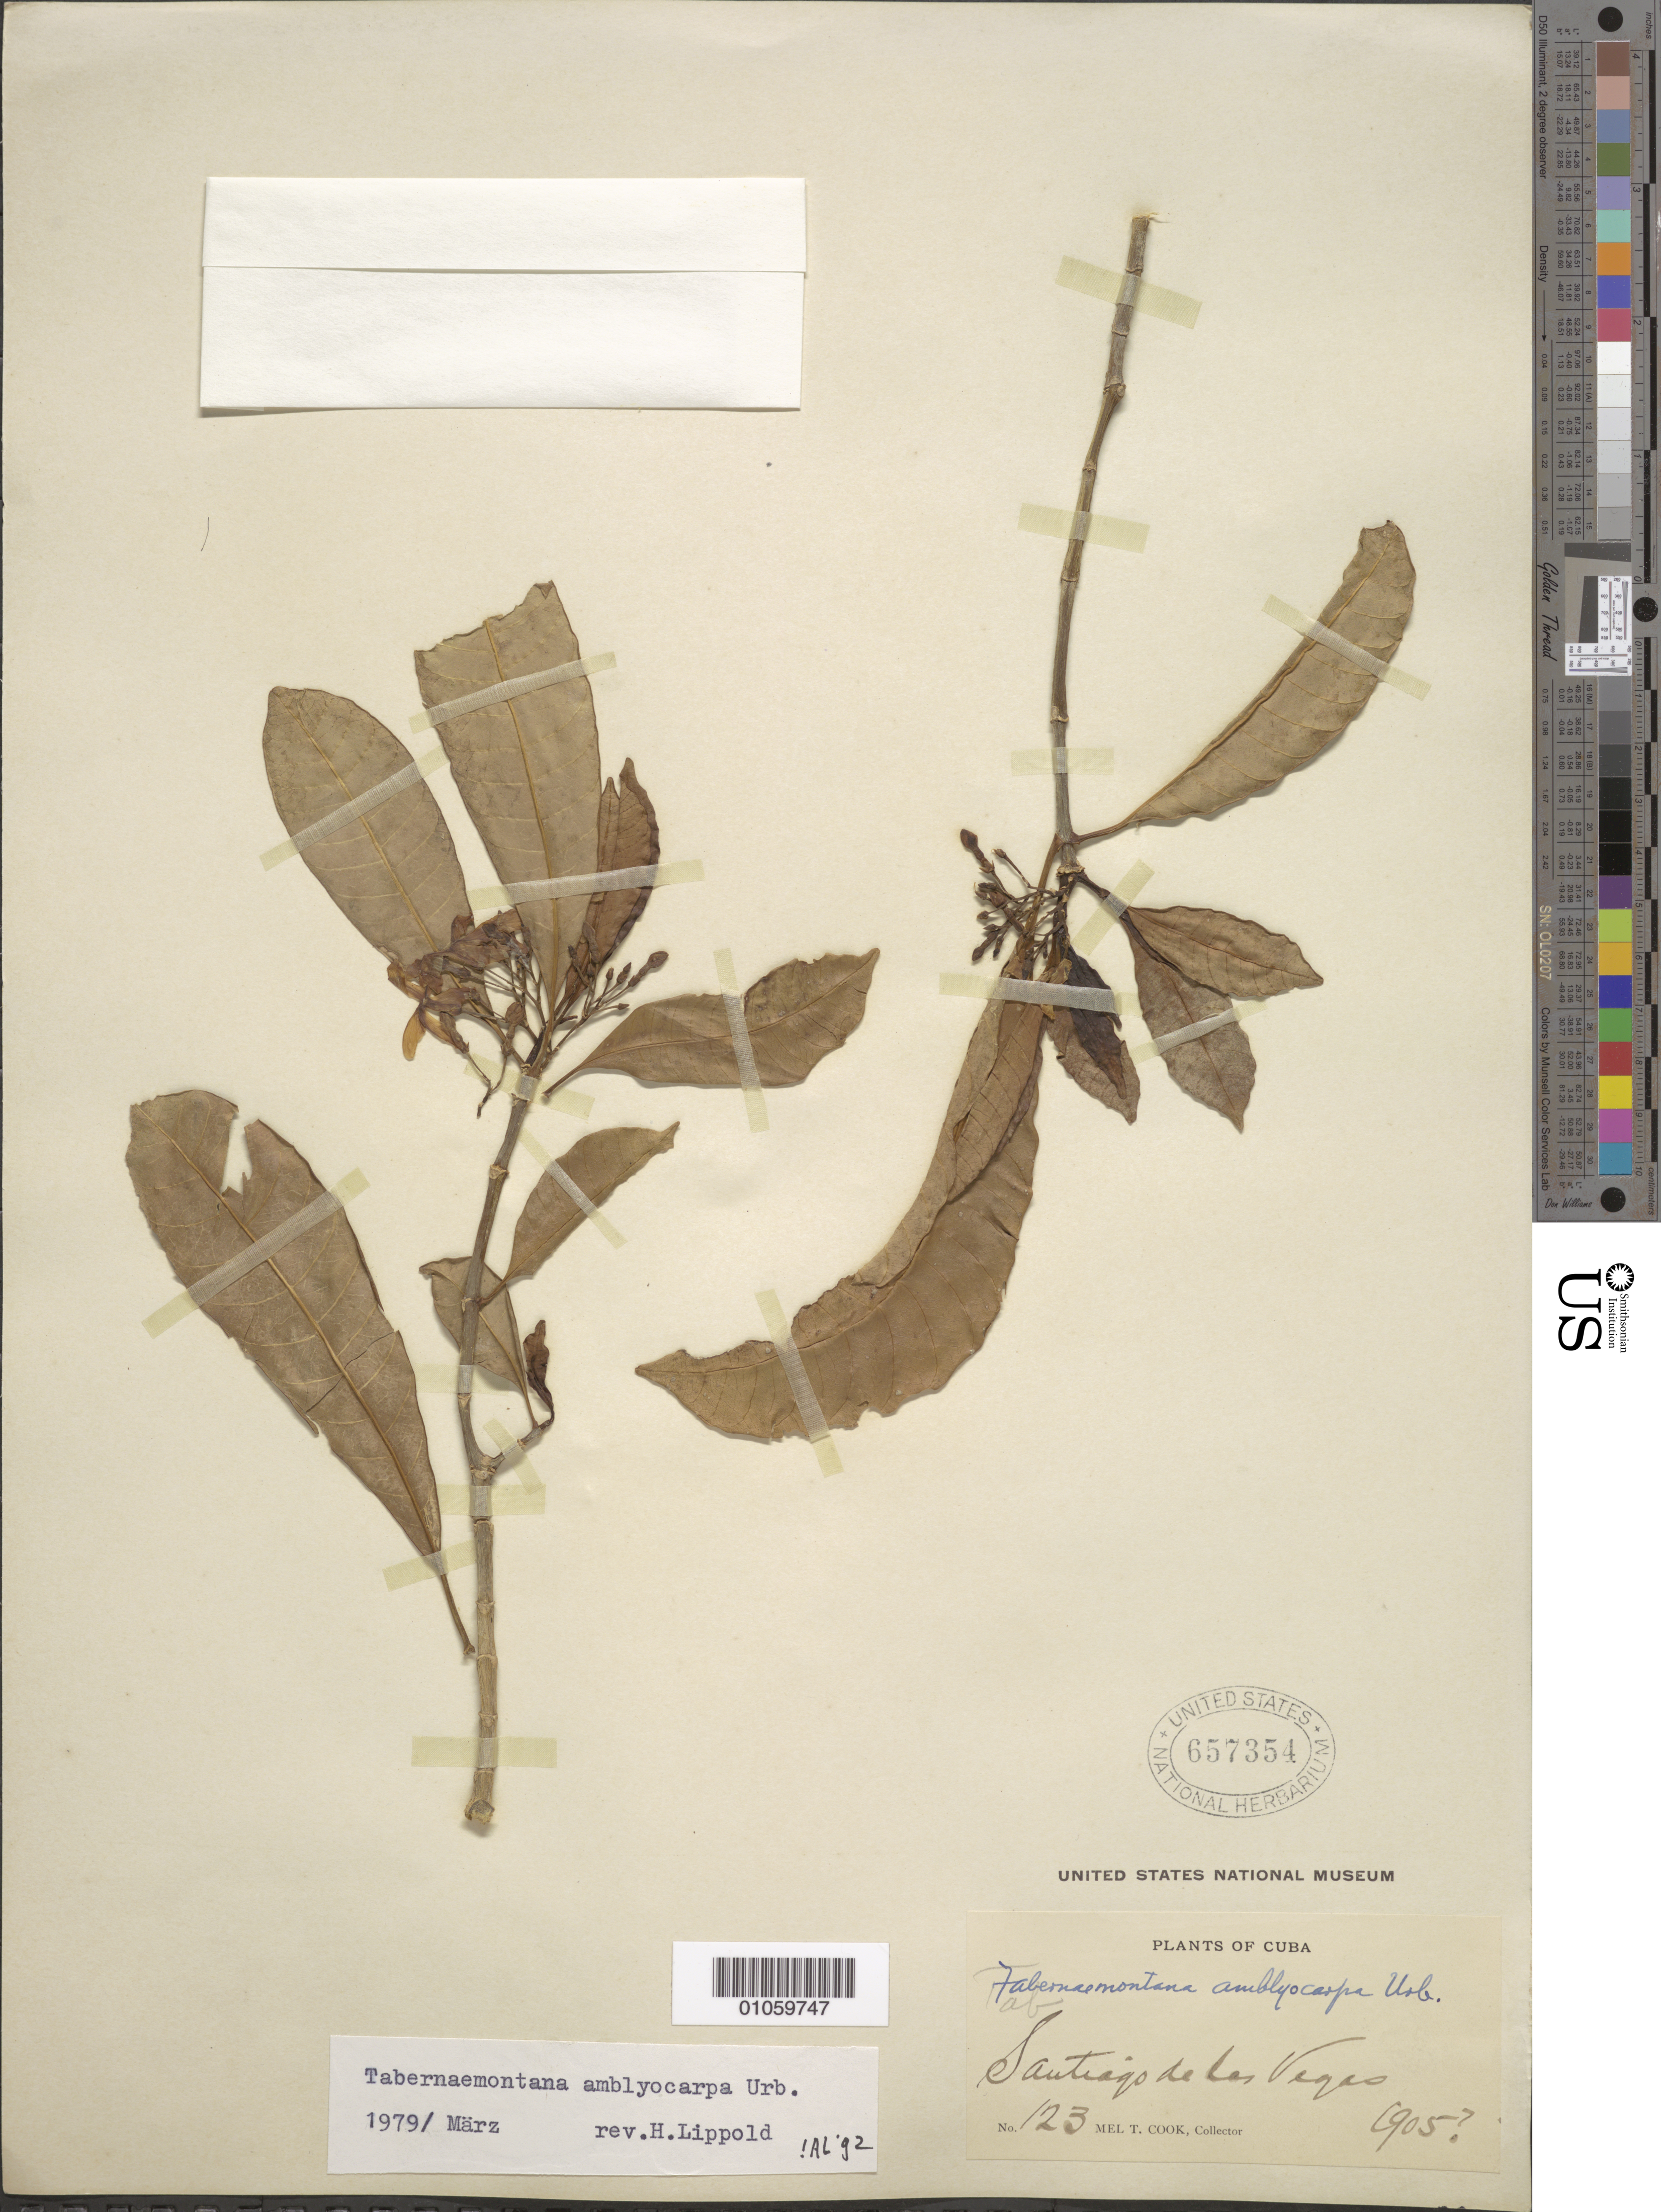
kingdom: Plantae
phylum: Tracheophyta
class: Magnoliopsida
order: Gentianales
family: Apocynaceae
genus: Tabernaemontana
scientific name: Tabernaemontana amblyocarpa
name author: Urb.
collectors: M. T. Cook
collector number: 123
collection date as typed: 1905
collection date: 1905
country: Cuba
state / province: La Habana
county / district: Municipio Boyeros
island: Cuba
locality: Santiago de las Vegas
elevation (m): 97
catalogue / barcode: US 657354